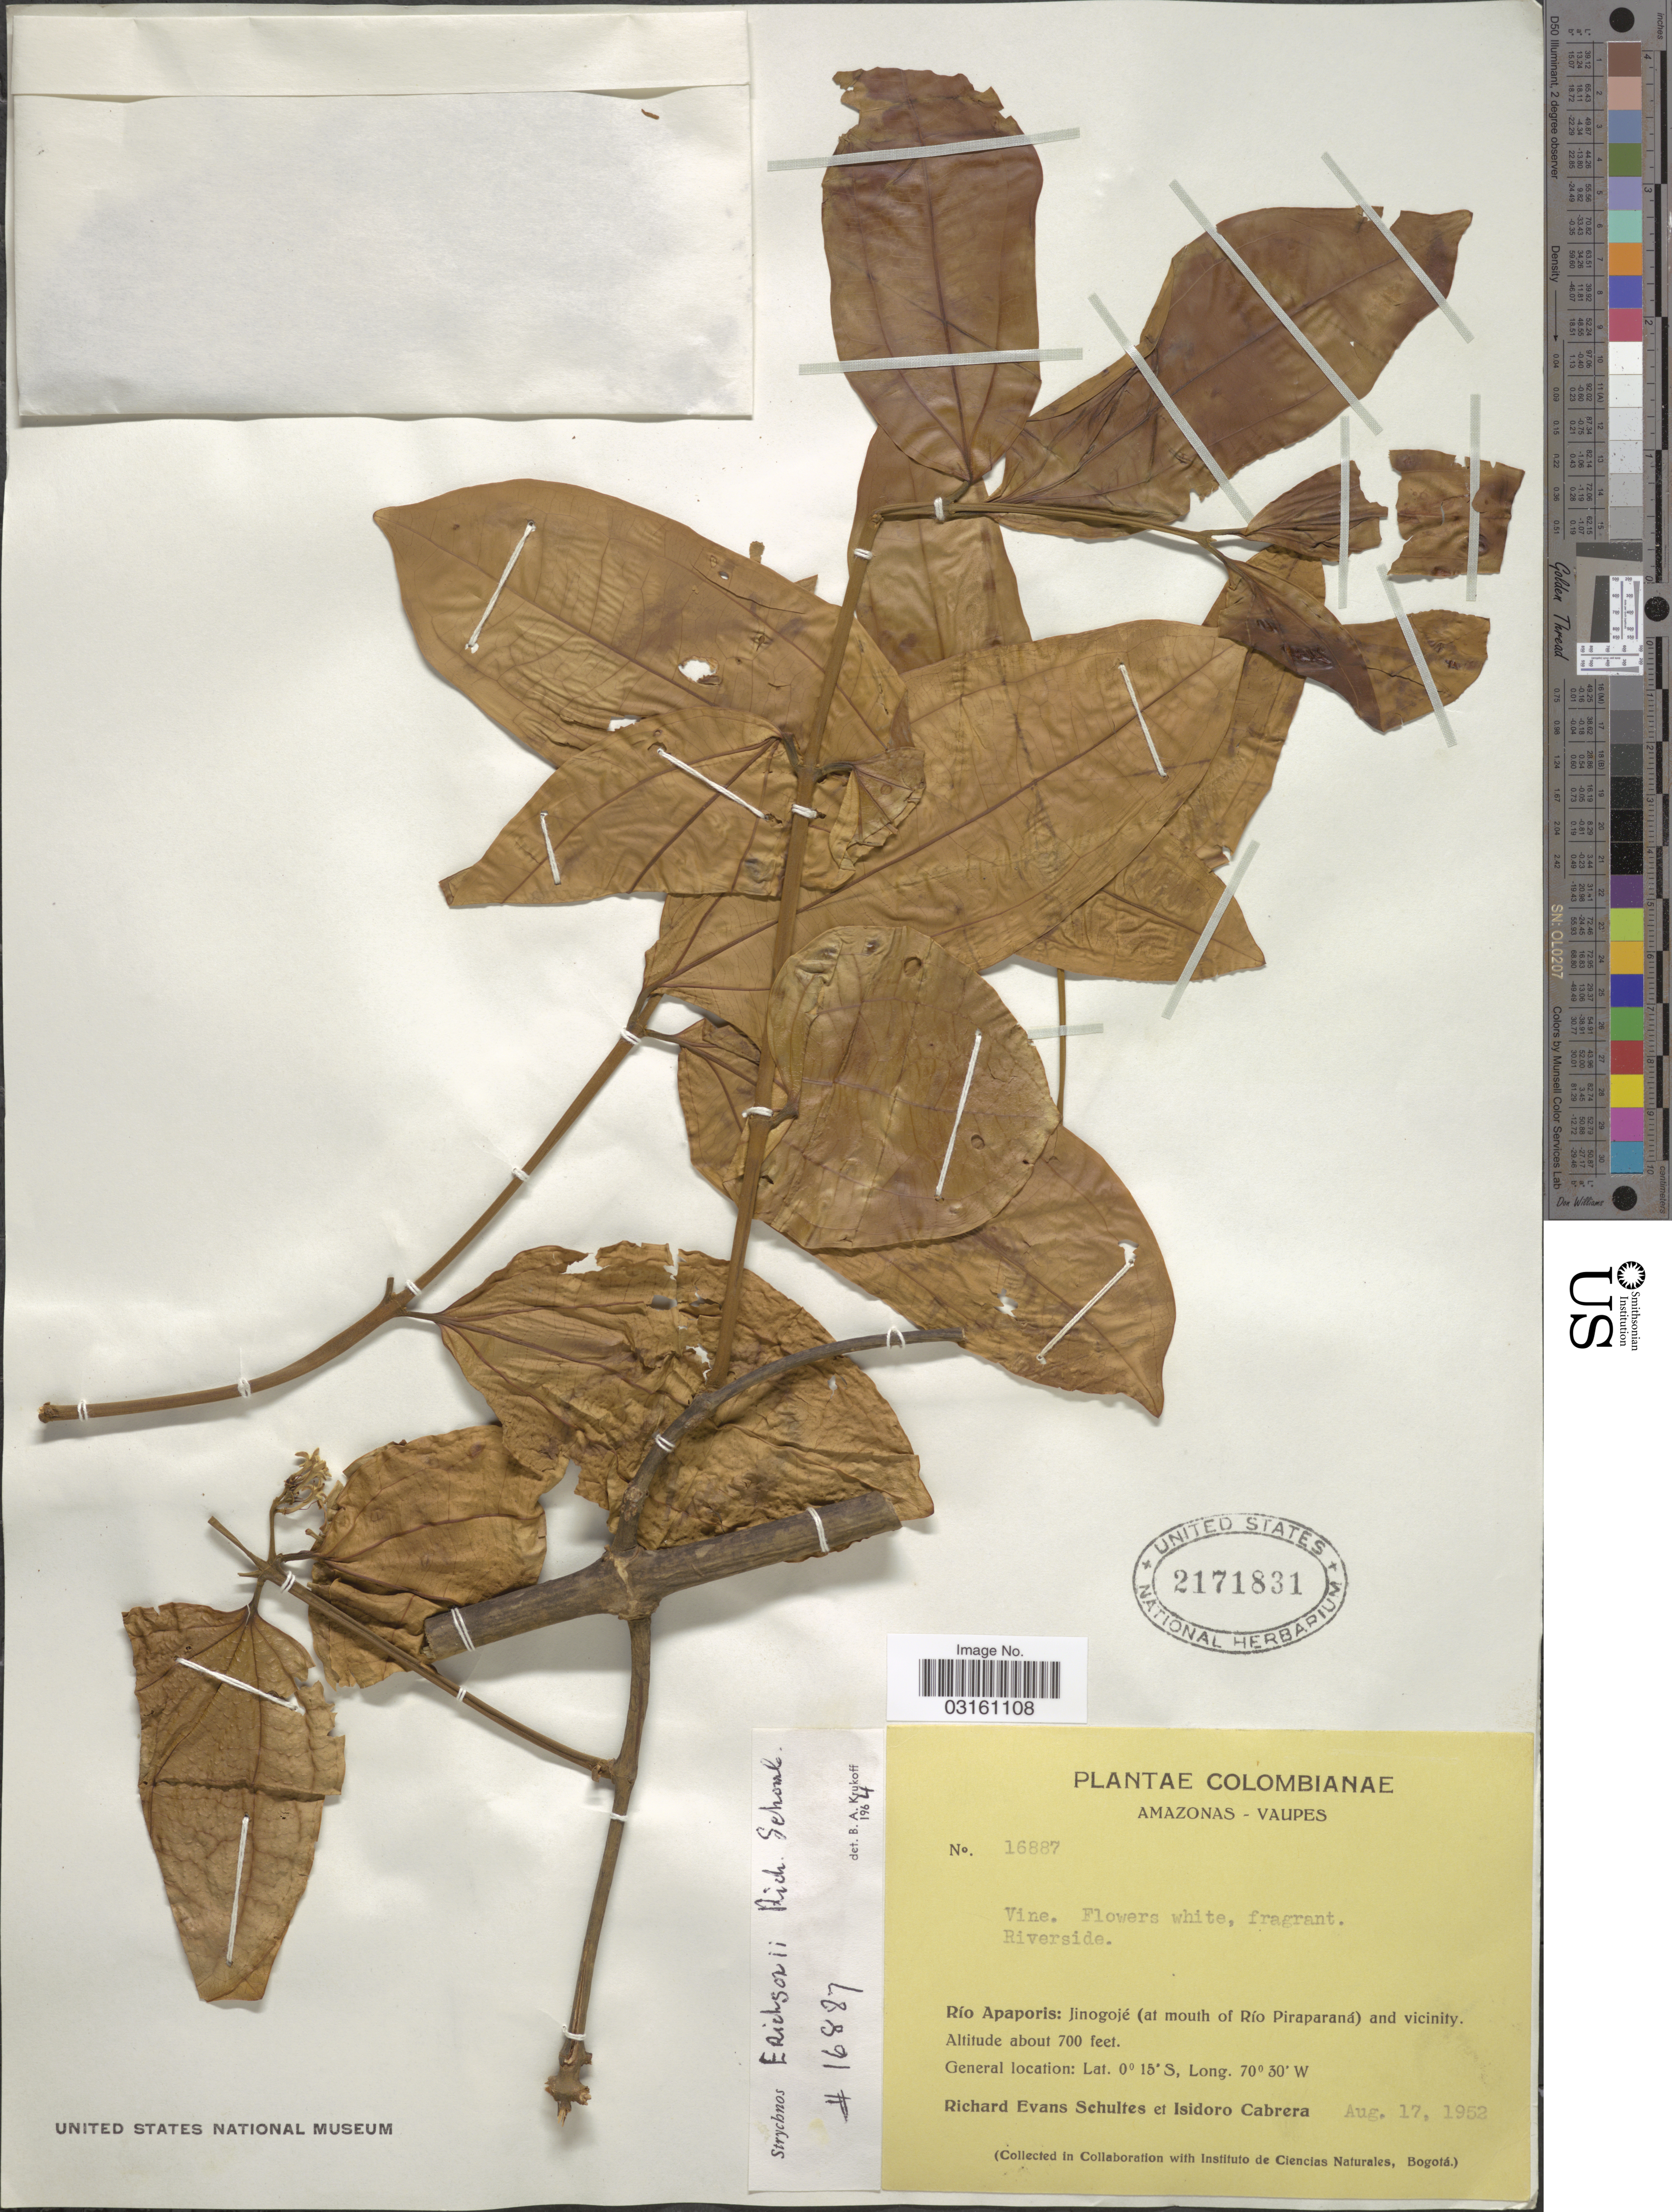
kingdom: Plantae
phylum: Tracheophyta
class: Magnoliopsida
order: Gentianales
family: Loganiaceae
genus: Strychnos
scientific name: Strychnos erichsonii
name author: R.H. Schomb. ex Progel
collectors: R. E. Schultes & I. Cabrera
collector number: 16887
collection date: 1952-08-17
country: Colombia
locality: Amazonas - Vaupes. Río Apaporis: Jinogojé (at mouth of Río Piraparaná) and vicinity.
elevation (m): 213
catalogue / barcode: US 2171831